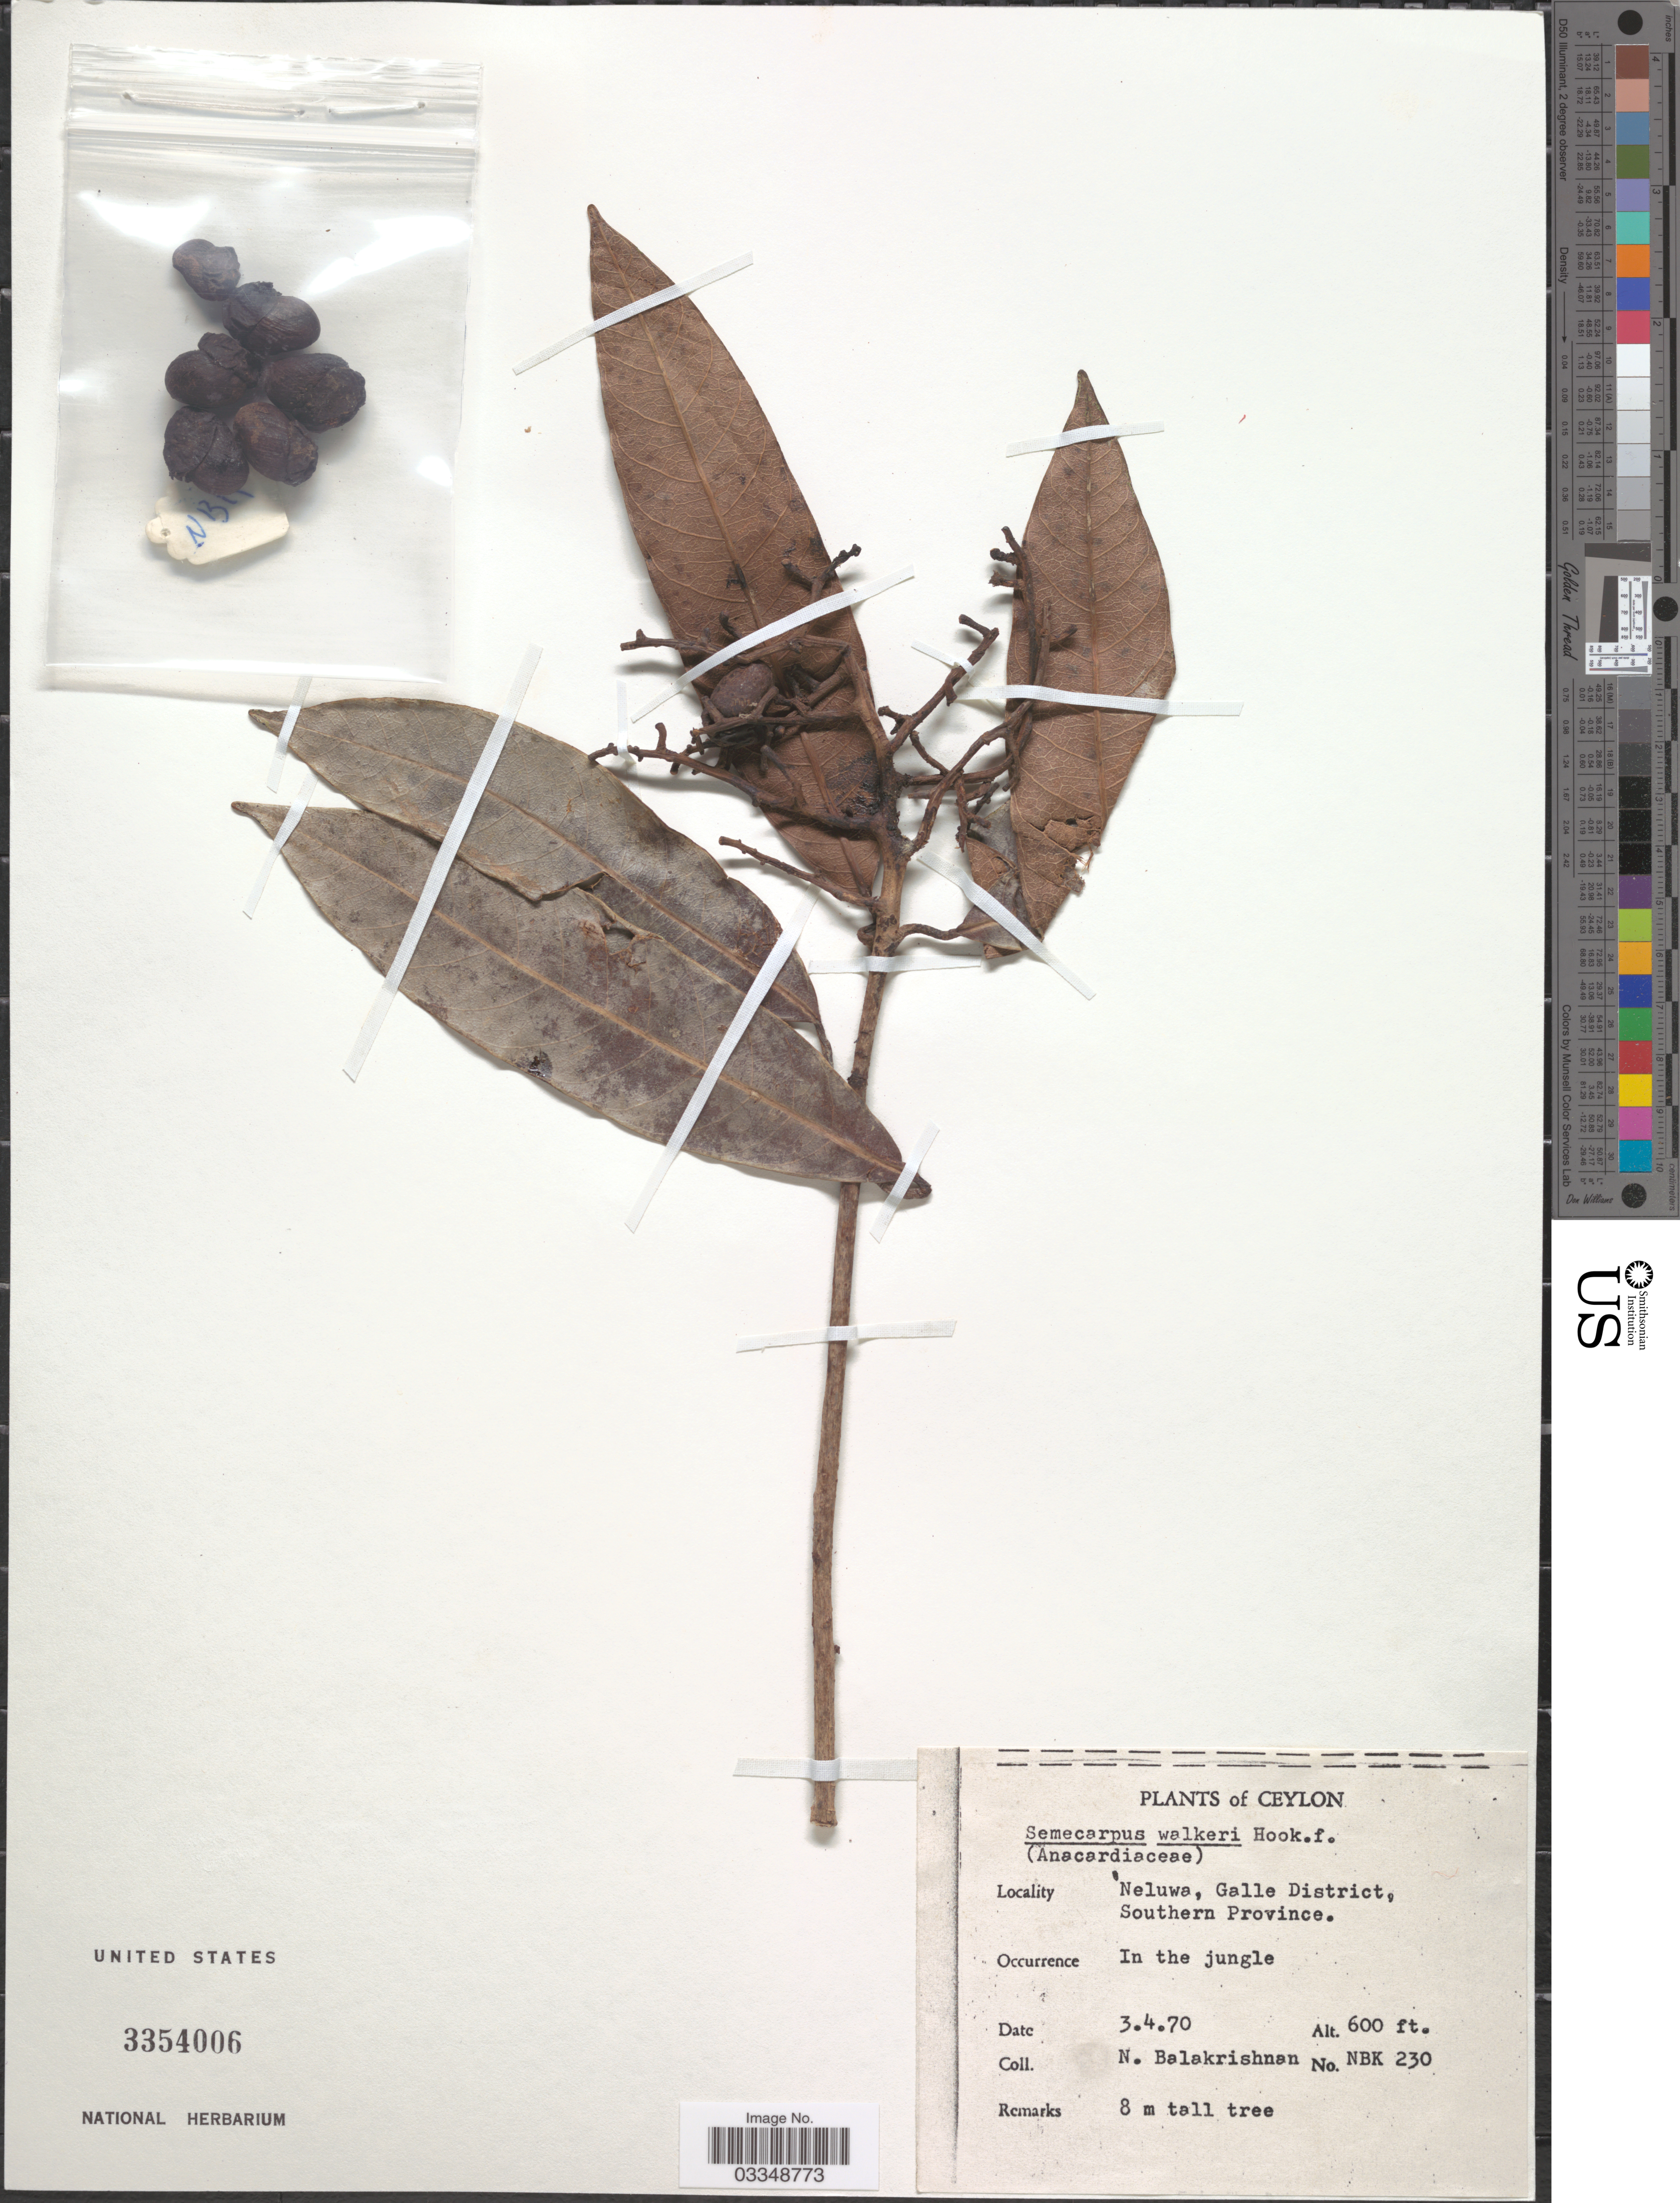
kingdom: Plantae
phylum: Tracheophyta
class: Magnoliopsida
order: Sapindales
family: Anacardiaceae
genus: Semecarpus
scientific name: Semecarpus walkeri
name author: Hook. f.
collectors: N. Balakrishnan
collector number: NBK 230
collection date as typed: Transcribed d/m/y: 3/4/70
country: Sri Lanka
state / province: Southern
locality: Ceylon. Neluwa, Galle District.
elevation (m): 183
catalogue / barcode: US 3354006